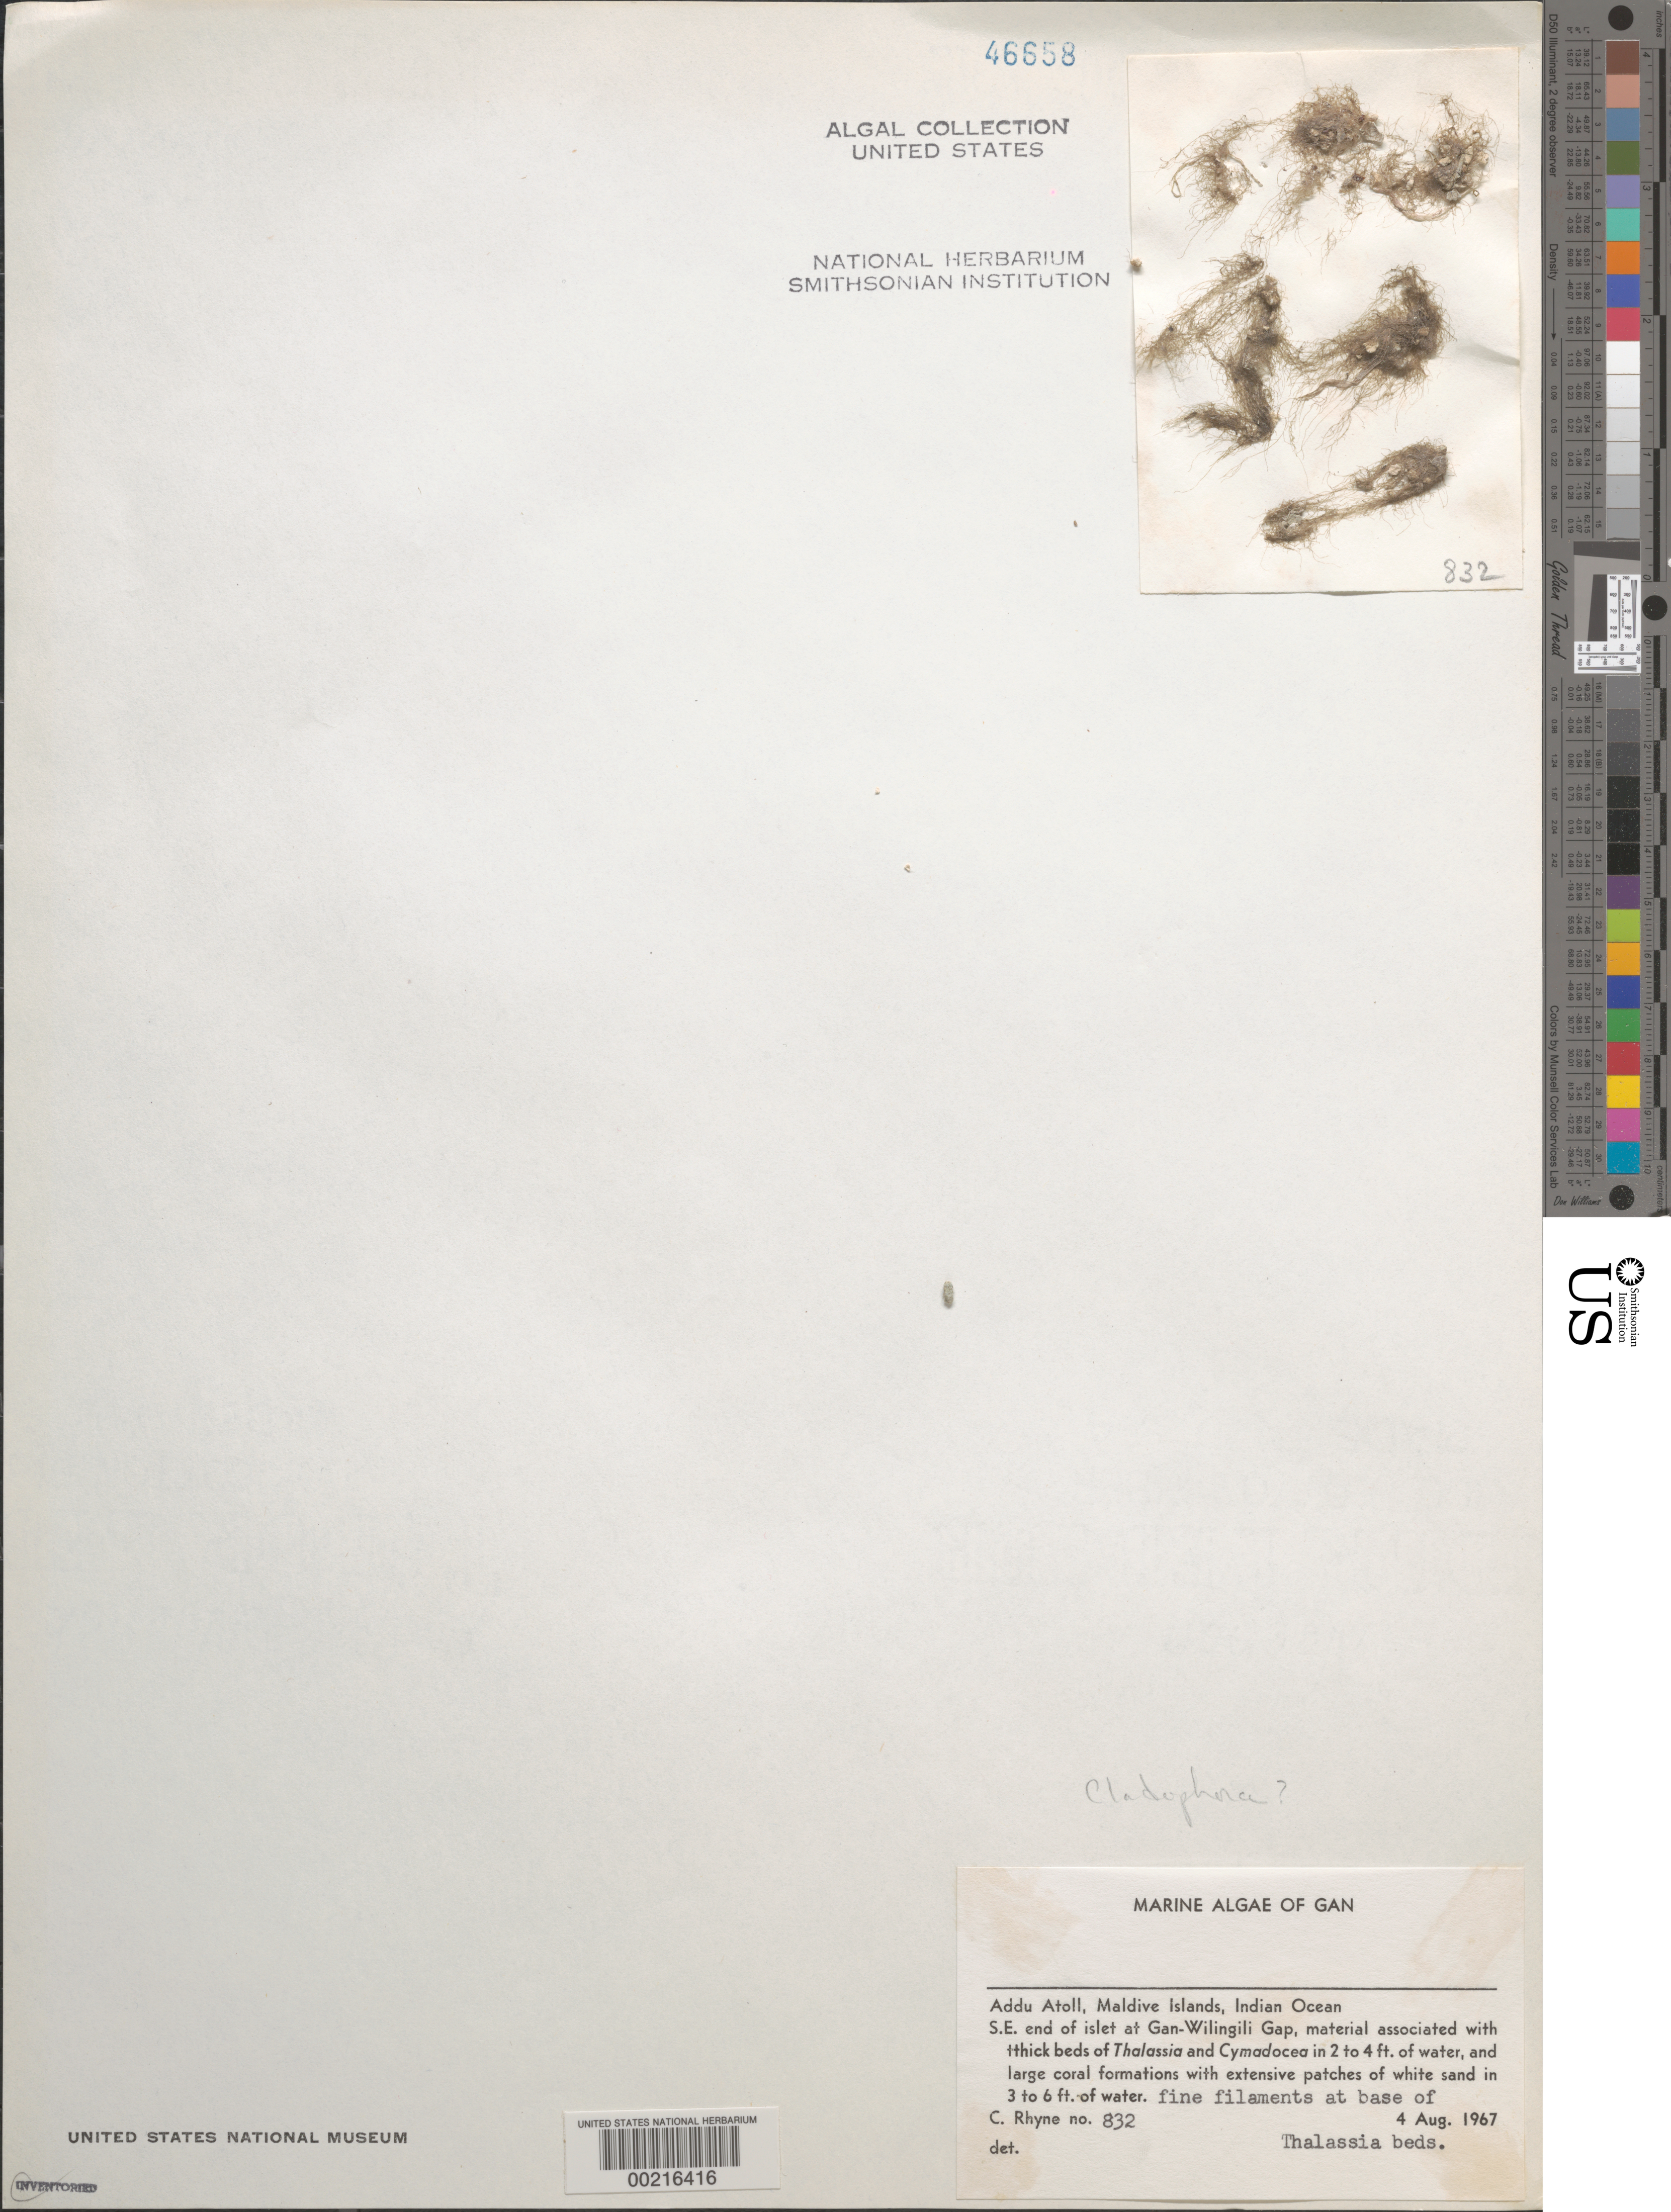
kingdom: Plantae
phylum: Chlorophyta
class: Ulvophyceae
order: Cladophorales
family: Cladophoraceae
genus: Cladophora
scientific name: Cladophora sp.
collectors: C. Rhyne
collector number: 832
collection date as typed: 04 Aug 1967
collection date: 1967-08-04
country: Maldive Islands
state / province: Seenu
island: Gan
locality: Gan-Wilingili Gap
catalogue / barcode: US 46658